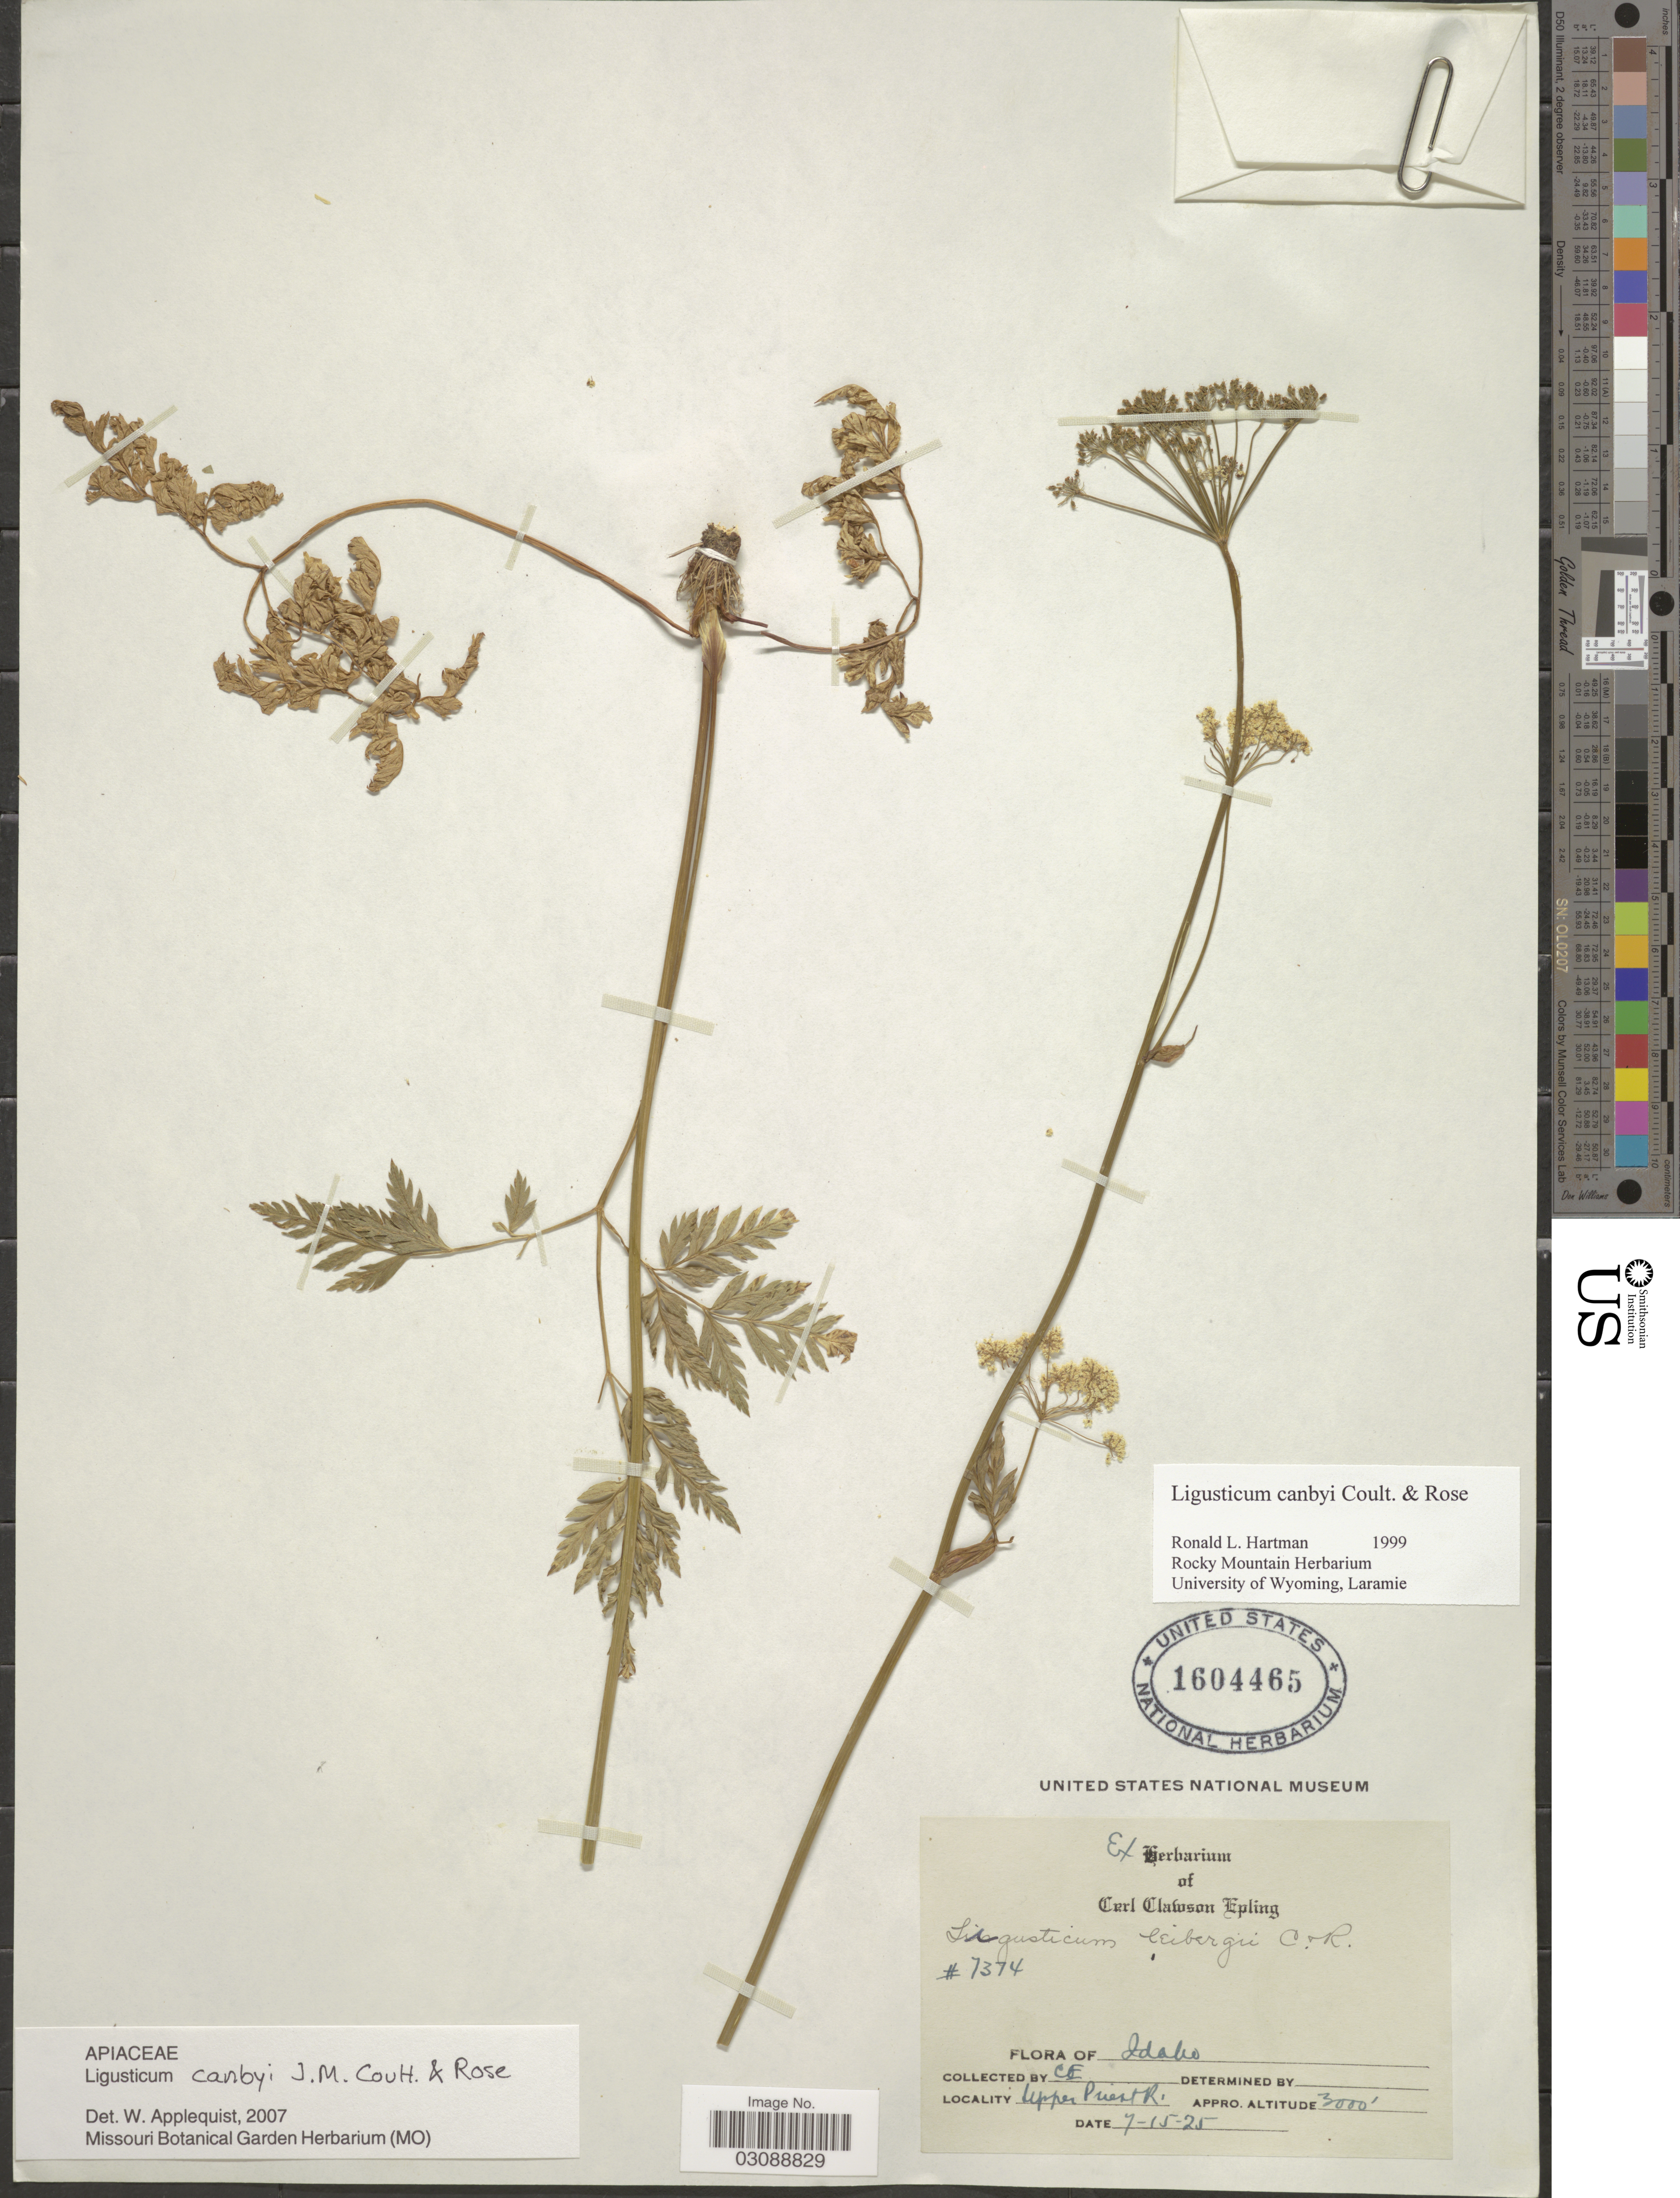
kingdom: Plantae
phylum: Tracheophyta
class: Magnoliopsida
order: Apiales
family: Apiaceae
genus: Ligusticum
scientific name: Ligusticum canbyi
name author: J.M. Coult. & Rose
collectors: C. C. Epling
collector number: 7374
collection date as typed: Transcribed d/m/y: 15/7/25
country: United States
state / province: Idaho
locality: Upper Priest R.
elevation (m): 914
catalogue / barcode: US 1604465